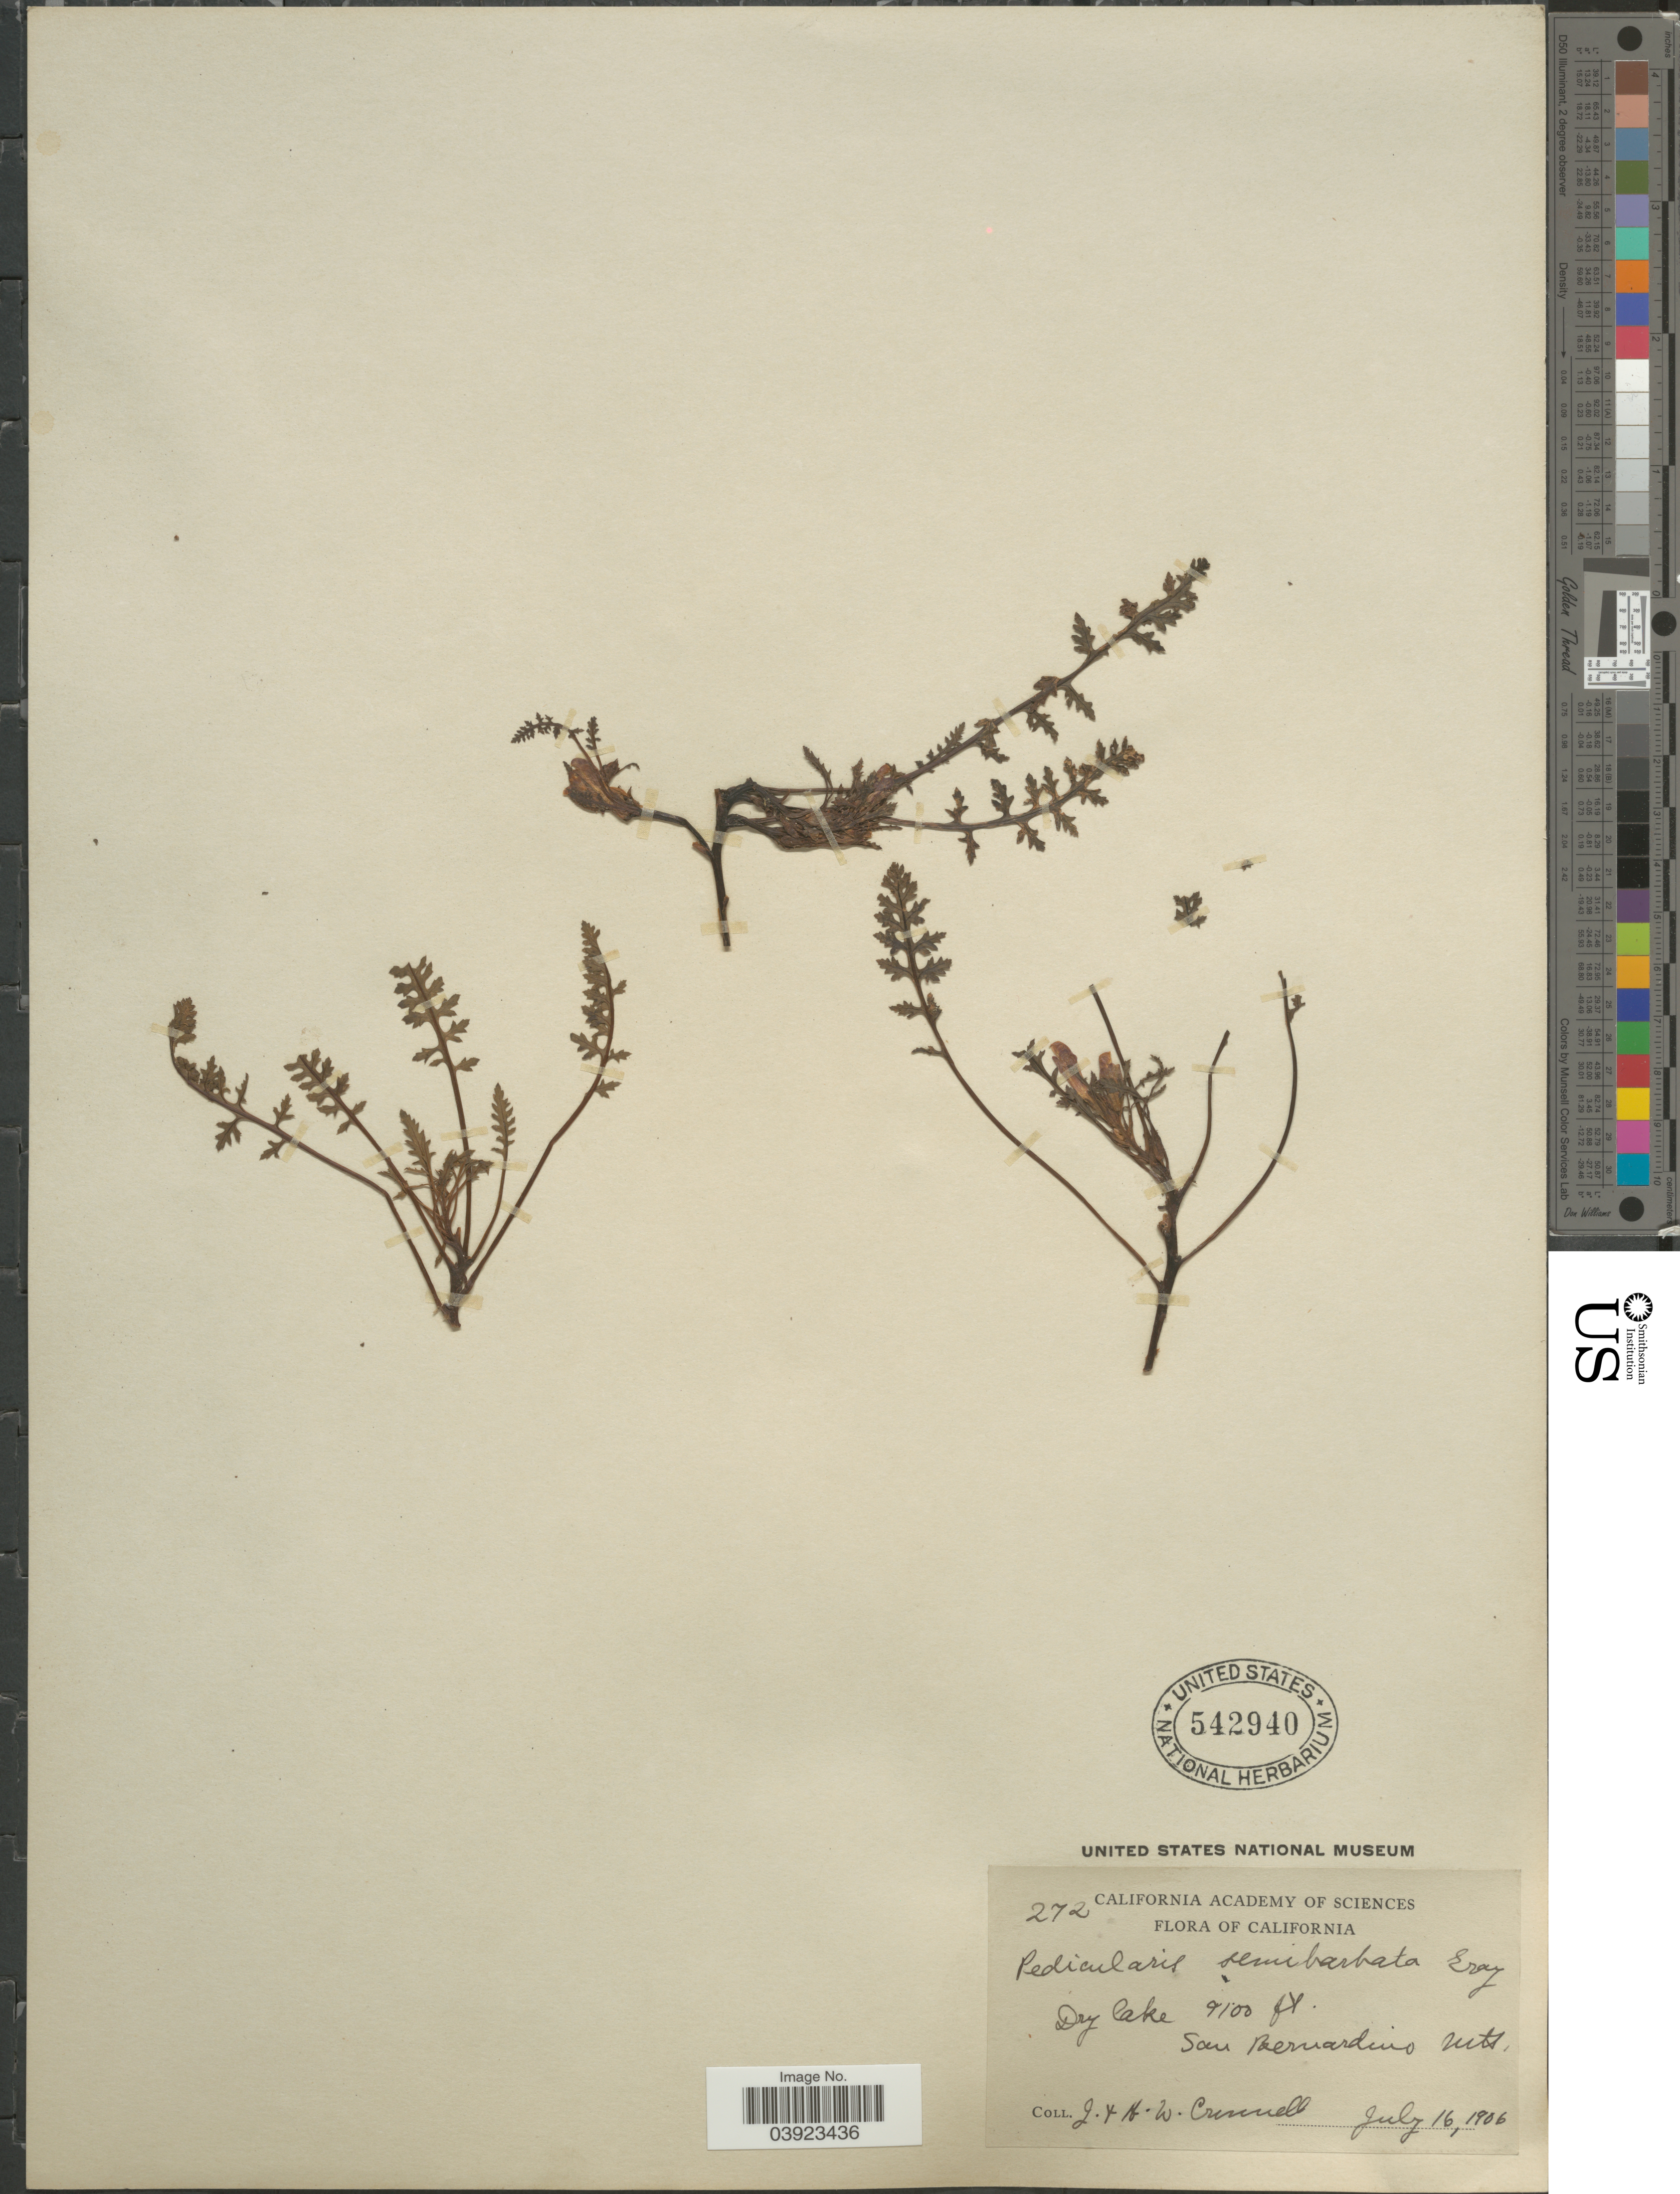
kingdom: Plantae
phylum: Tracheophyta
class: Magnoliopsida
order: Lamiales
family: Orobanchaceae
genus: Pedicularis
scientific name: Pedicularis semibarbata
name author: A. Gray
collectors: J. Grinnel & H. Grinnell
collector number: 272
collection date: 1906-07-16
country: United States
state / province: California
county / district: San Bernardino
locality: Dry lake. San Bernardino Mts.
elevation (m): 2774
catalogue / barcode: US 542940